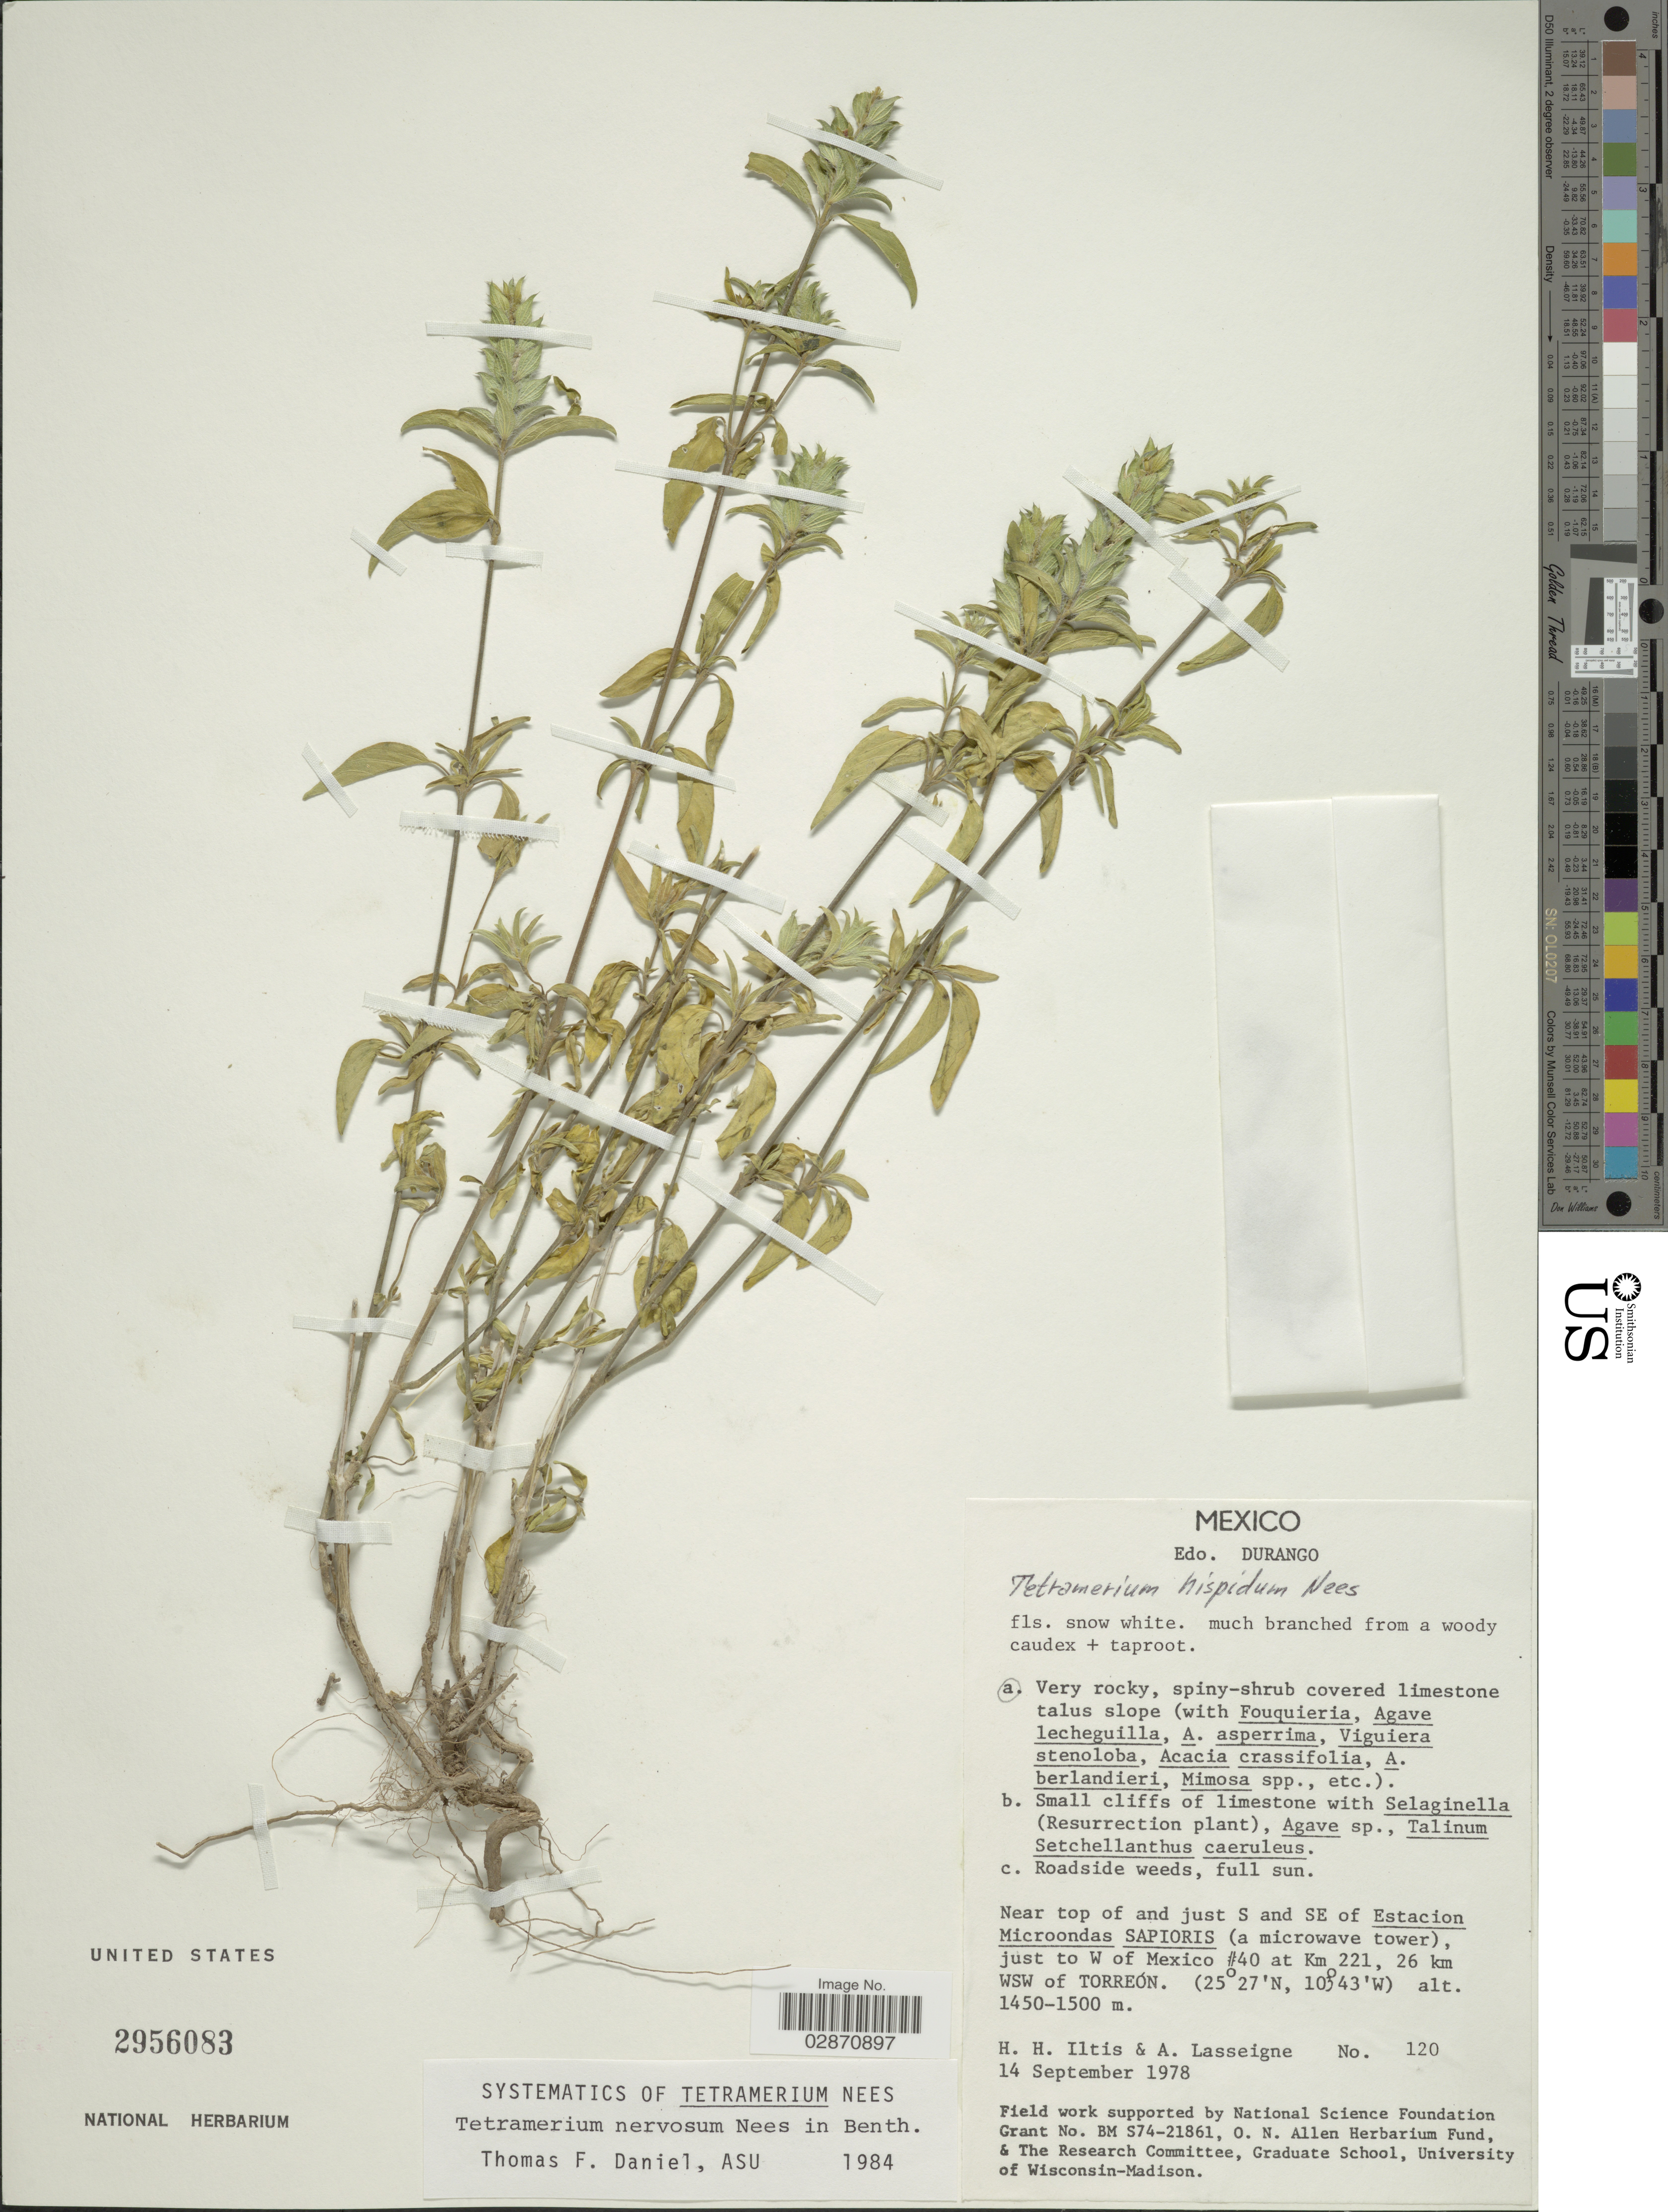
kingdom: Plantae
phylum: Tracheophyta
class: Magnoliopsida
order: Lamiales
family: Acanthaceae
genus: Tetramerium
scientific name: Tetramerium nervosum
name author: Nees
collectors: H. H. Iltis & A. Lasseigne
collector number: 120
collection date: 1978-09-14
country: Mexico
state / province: Durango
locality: Near top of and just S and SE of Estacion Mocroondas Sapioris (a microwave tower), just to W of Mexico #40 at Km 221, 26 km WSW of Torreón.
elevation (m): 1450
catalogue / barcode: US 2956083